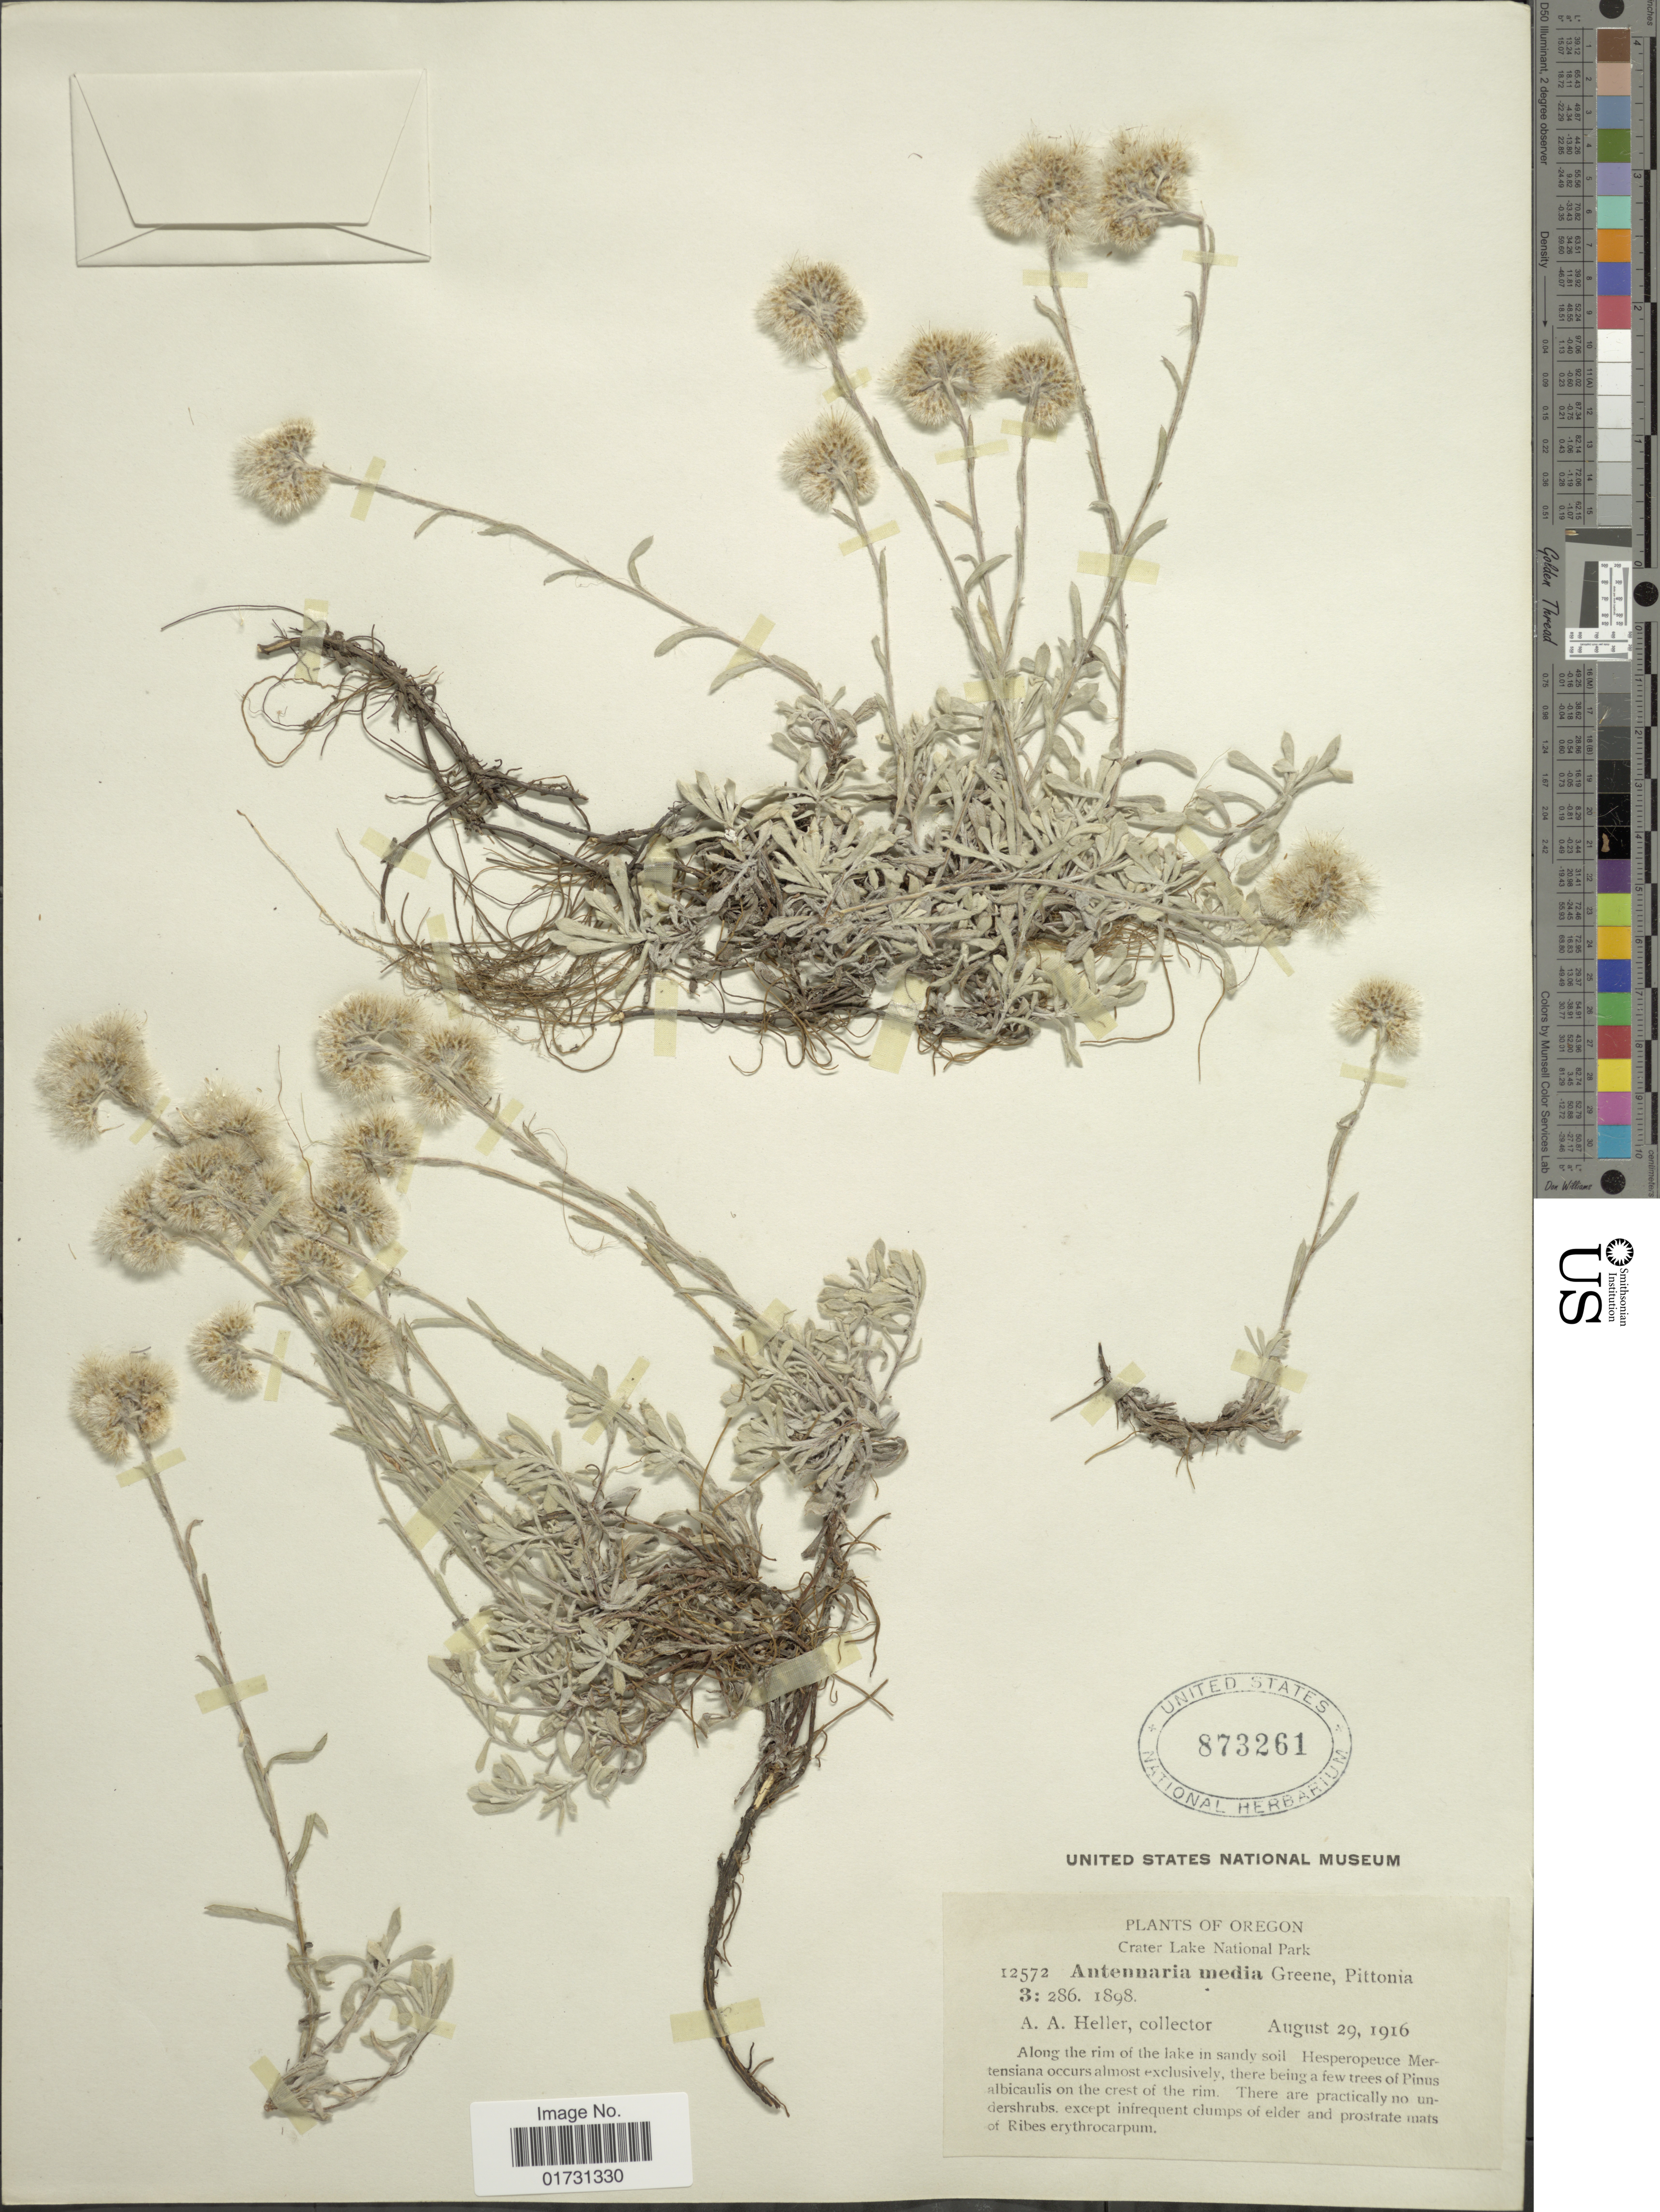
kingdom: Plantae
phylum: Tracheophyta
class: Magnoliopsida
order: Asterales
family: Asteraceae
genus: Antennaria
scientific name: Antennaria media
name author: Greene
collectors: A. A. Heller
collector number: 12572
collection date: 1916-08-29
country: United States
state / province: Oregon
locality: Crater Lake National Park, Along the rim of the lake in sandy soil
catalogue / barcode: US 873261